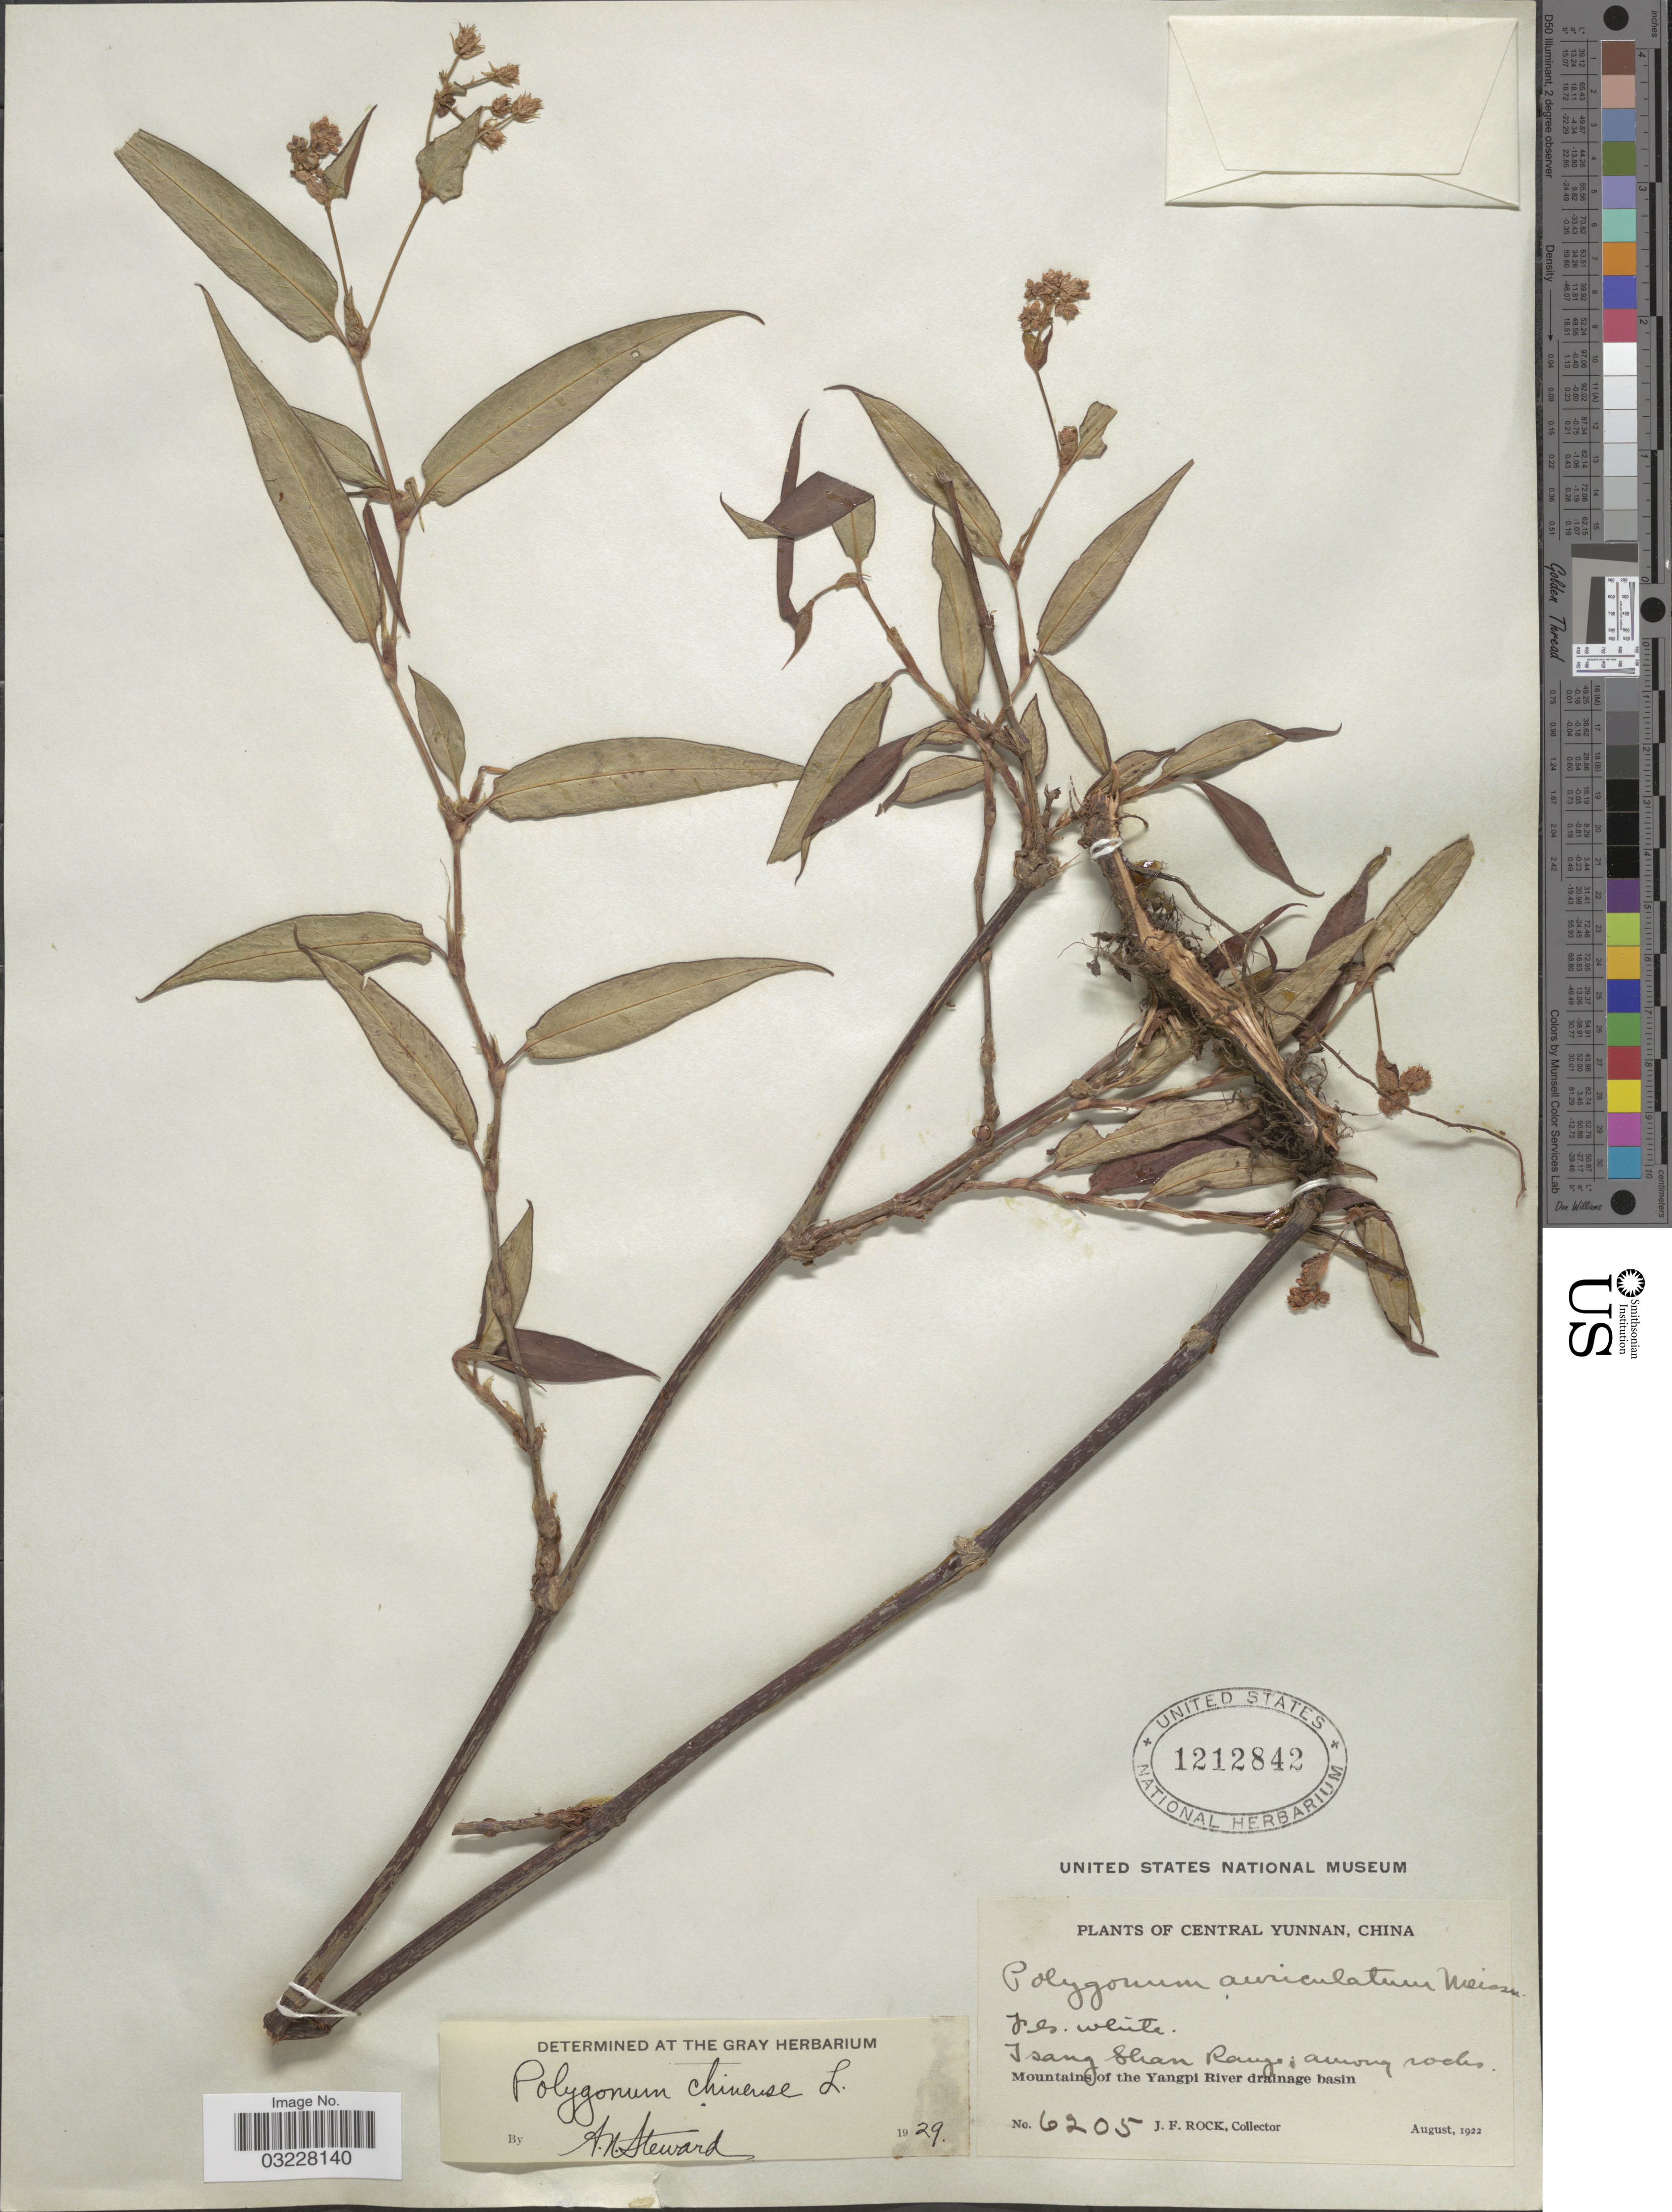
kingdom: Plantae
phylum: Tracheophyta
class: Magnoliopsida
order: Caryophyllales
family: Polygonaceae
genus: Polygonum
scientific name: Polygonum chinense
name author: L.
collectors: J. Rock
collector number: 6205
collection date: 1922-08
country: China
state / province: Yunnan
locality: Central Yunnan. Tsang Shan Range. Mountains of the Yangpi River drainage basin.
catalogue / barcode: US 1212842